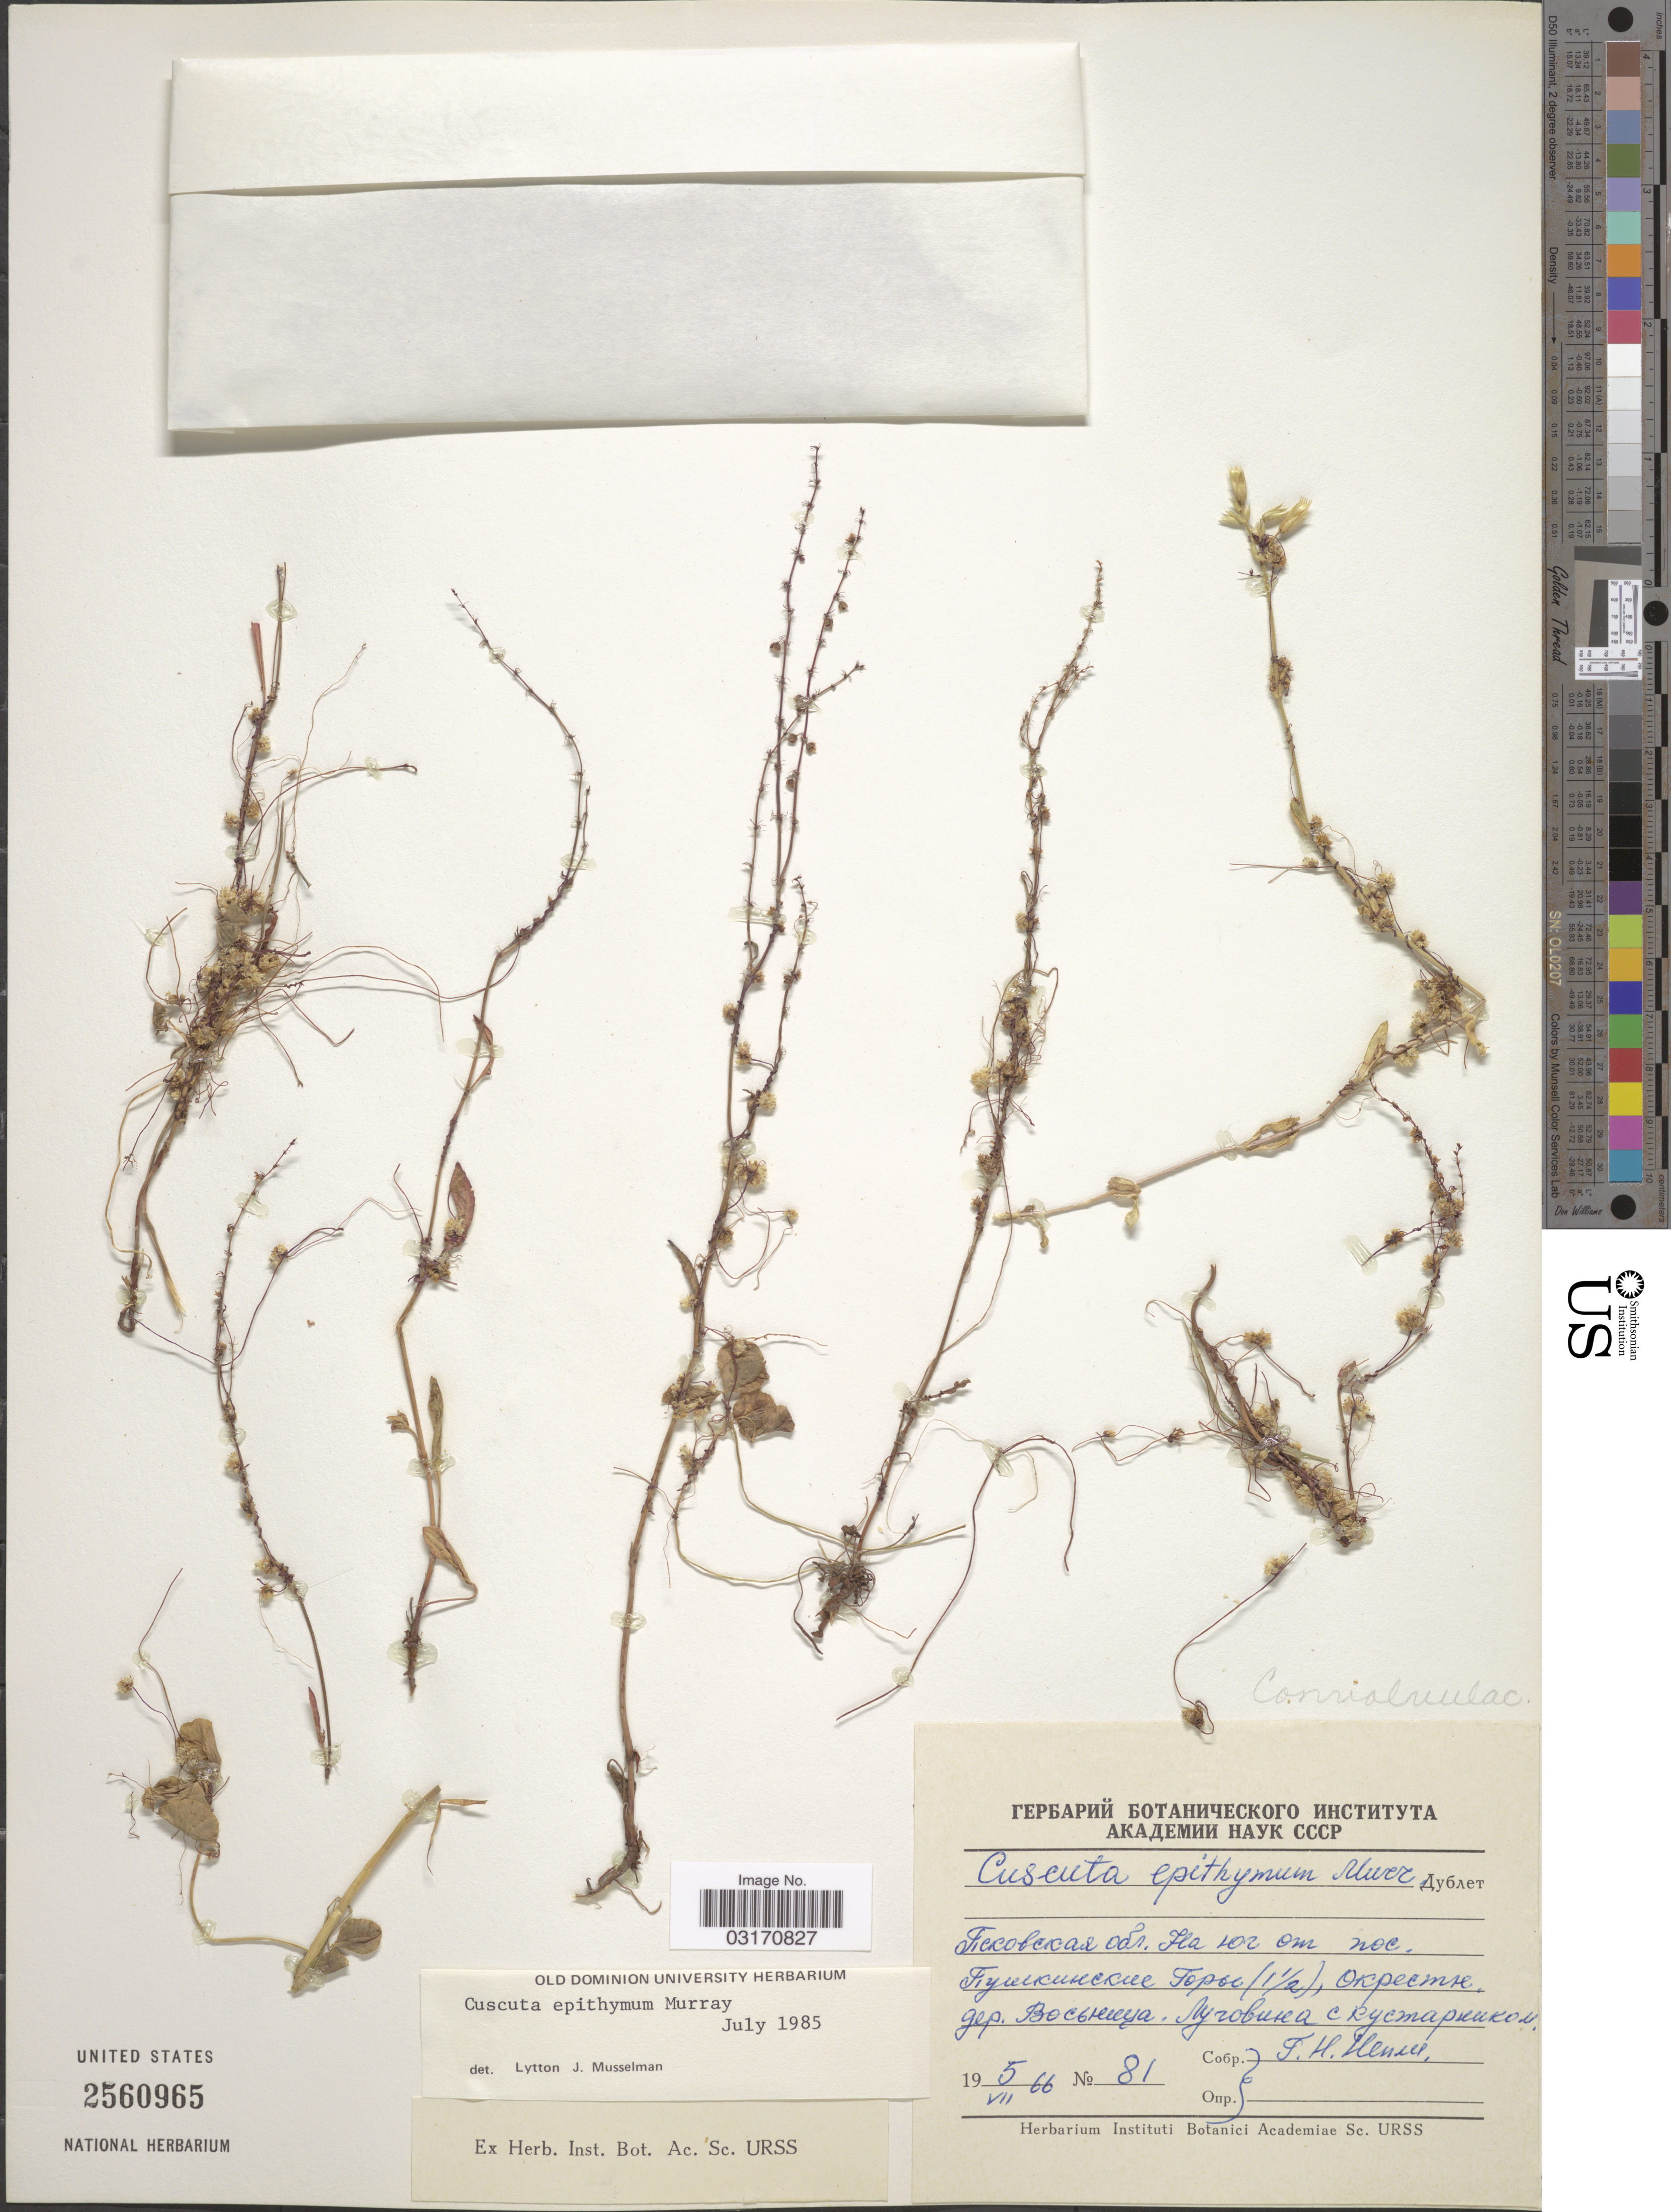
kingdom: Plantae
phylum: Tracheophyta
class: Magnoliopsida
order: Solanales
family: Convolvulaceae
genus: Cuscuta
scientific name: Cuscuta epithymum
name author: Murray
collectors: G. Nepli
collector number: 81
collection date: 1966-07-05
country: Russian Federation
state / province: Pskov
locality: Pushkinskie Gory, vicinity of Village Vosnitsa.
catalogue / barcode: US 2560965